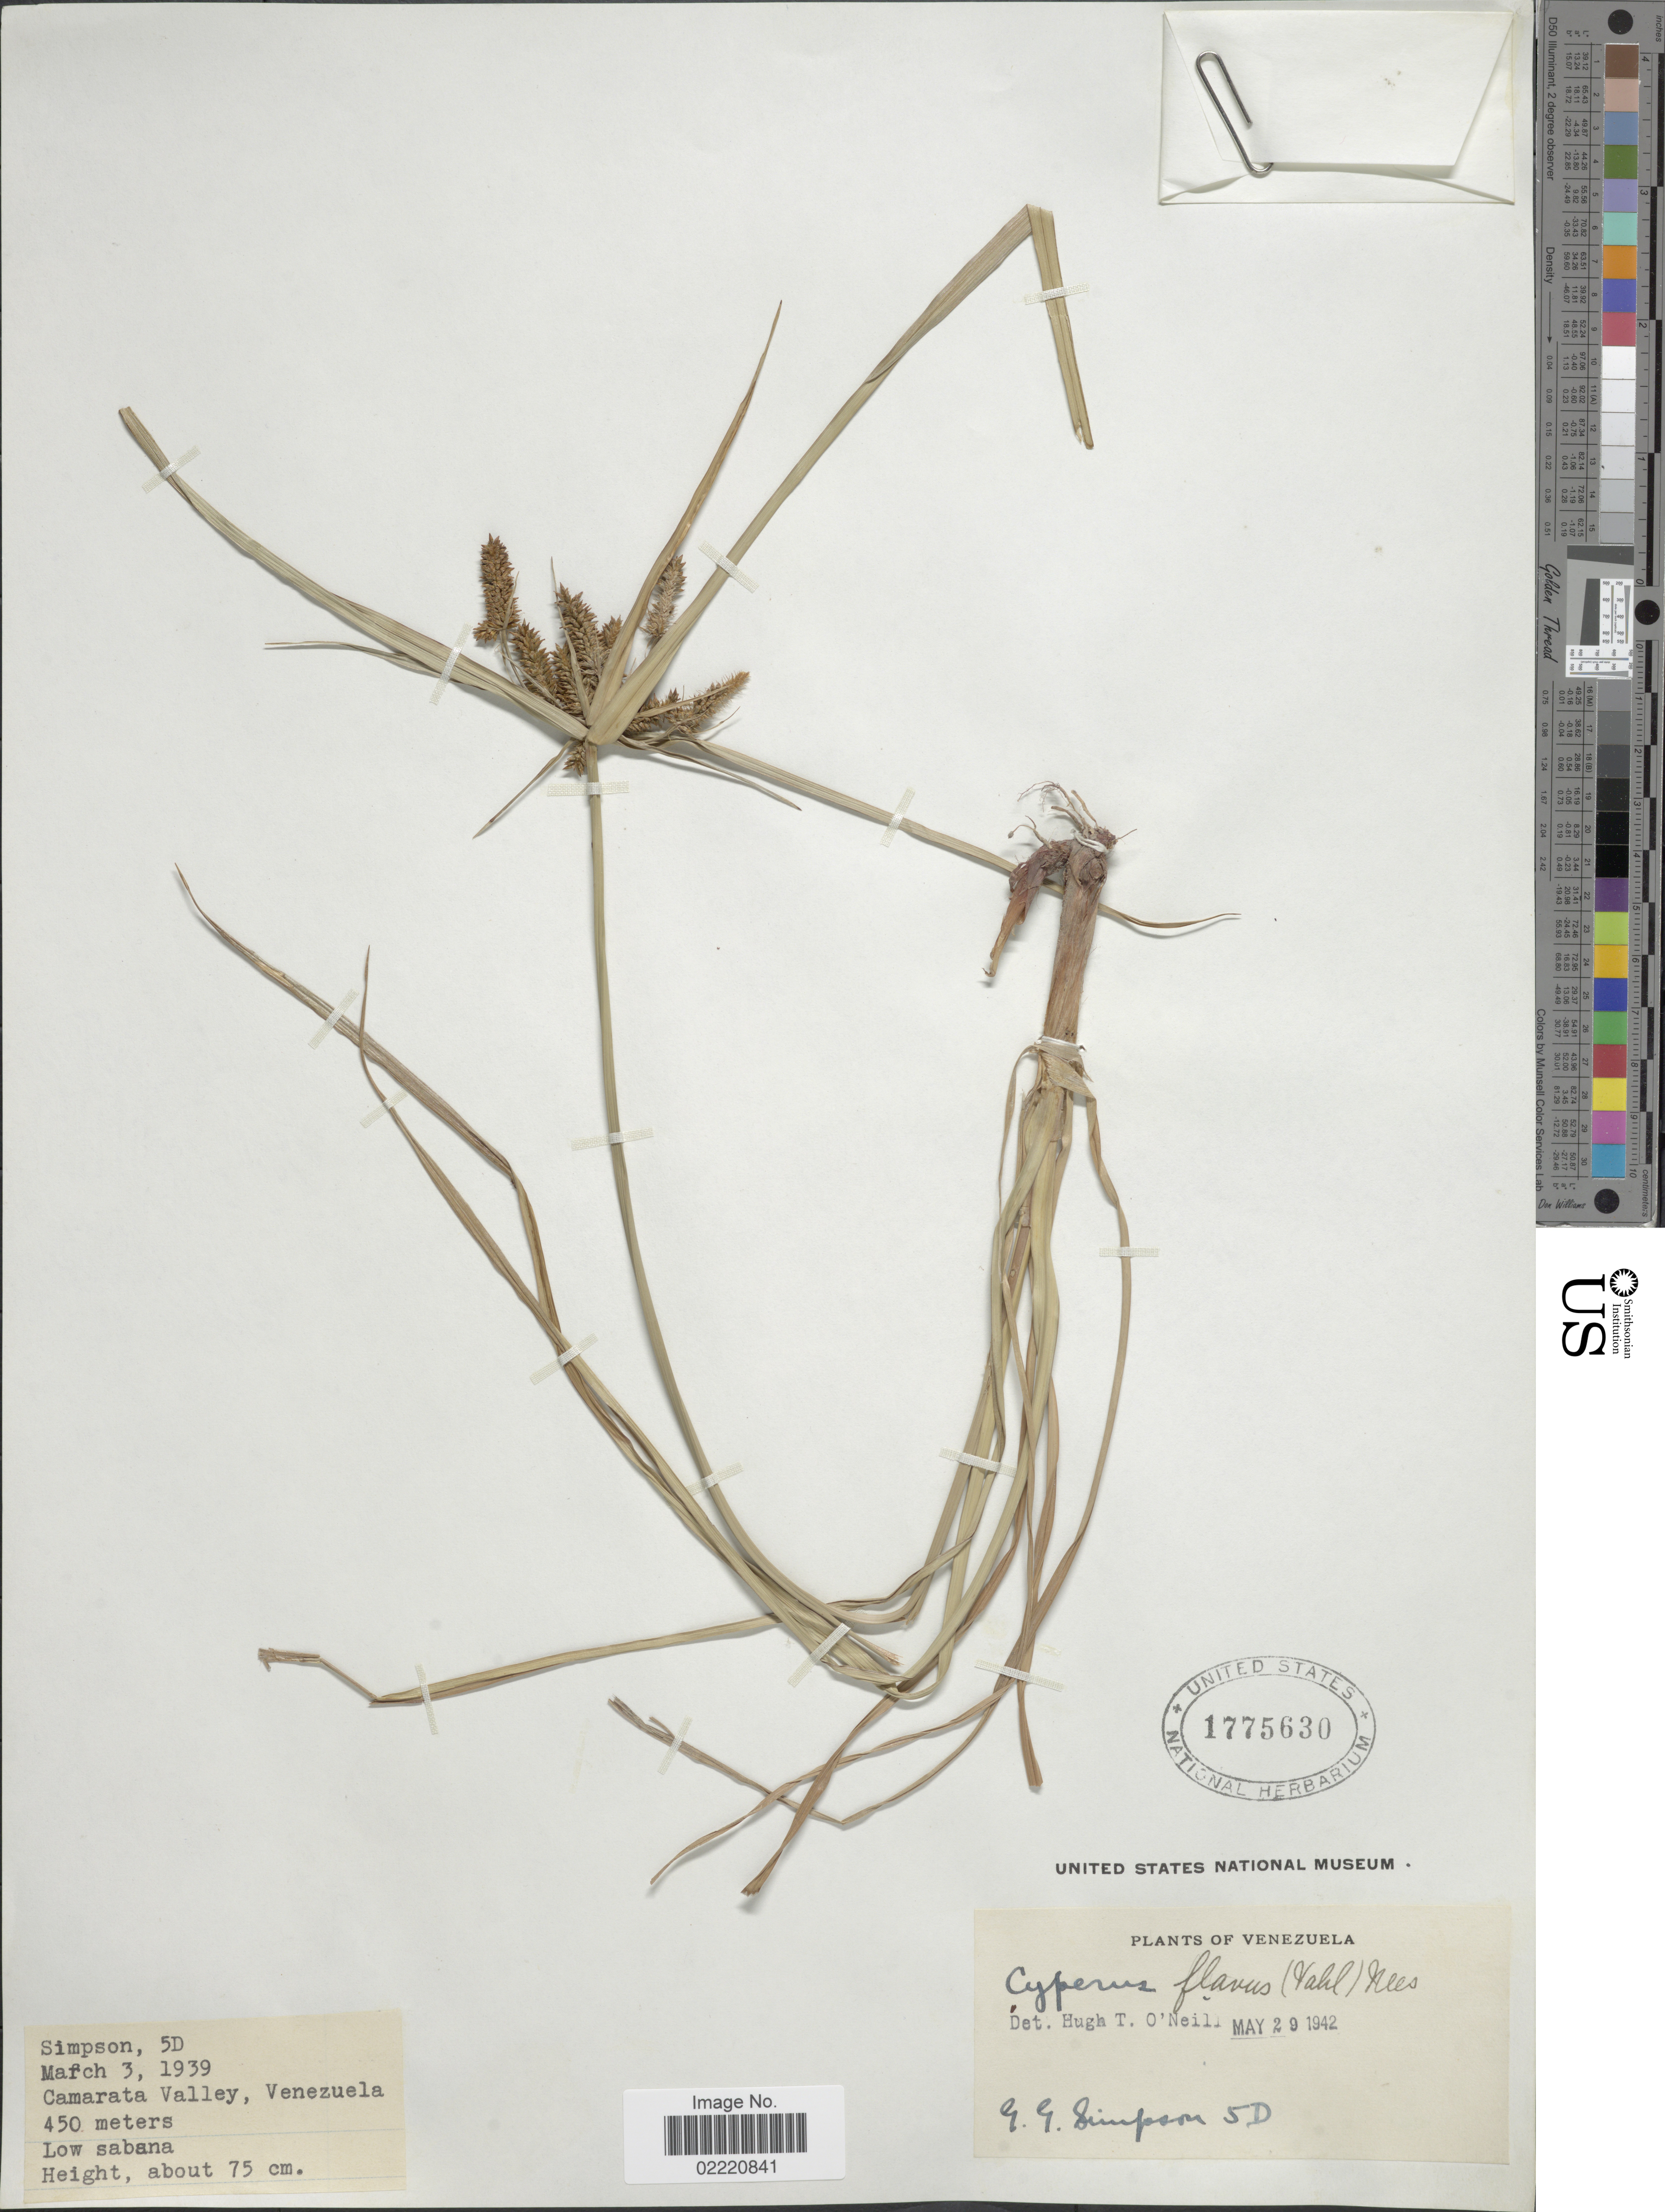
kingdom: Plantae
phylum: Tracheophyta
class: Liliopsida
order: Poales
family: Cyperaceae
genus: Cyperus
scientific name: Cyperus aggregatus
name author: (Willd.) Endl.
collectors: G. Simpson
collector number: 5D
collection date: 1939-03-03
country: Venezuela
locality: Camarata Valley, low sabana.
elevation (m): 450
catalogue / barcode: US 1775630